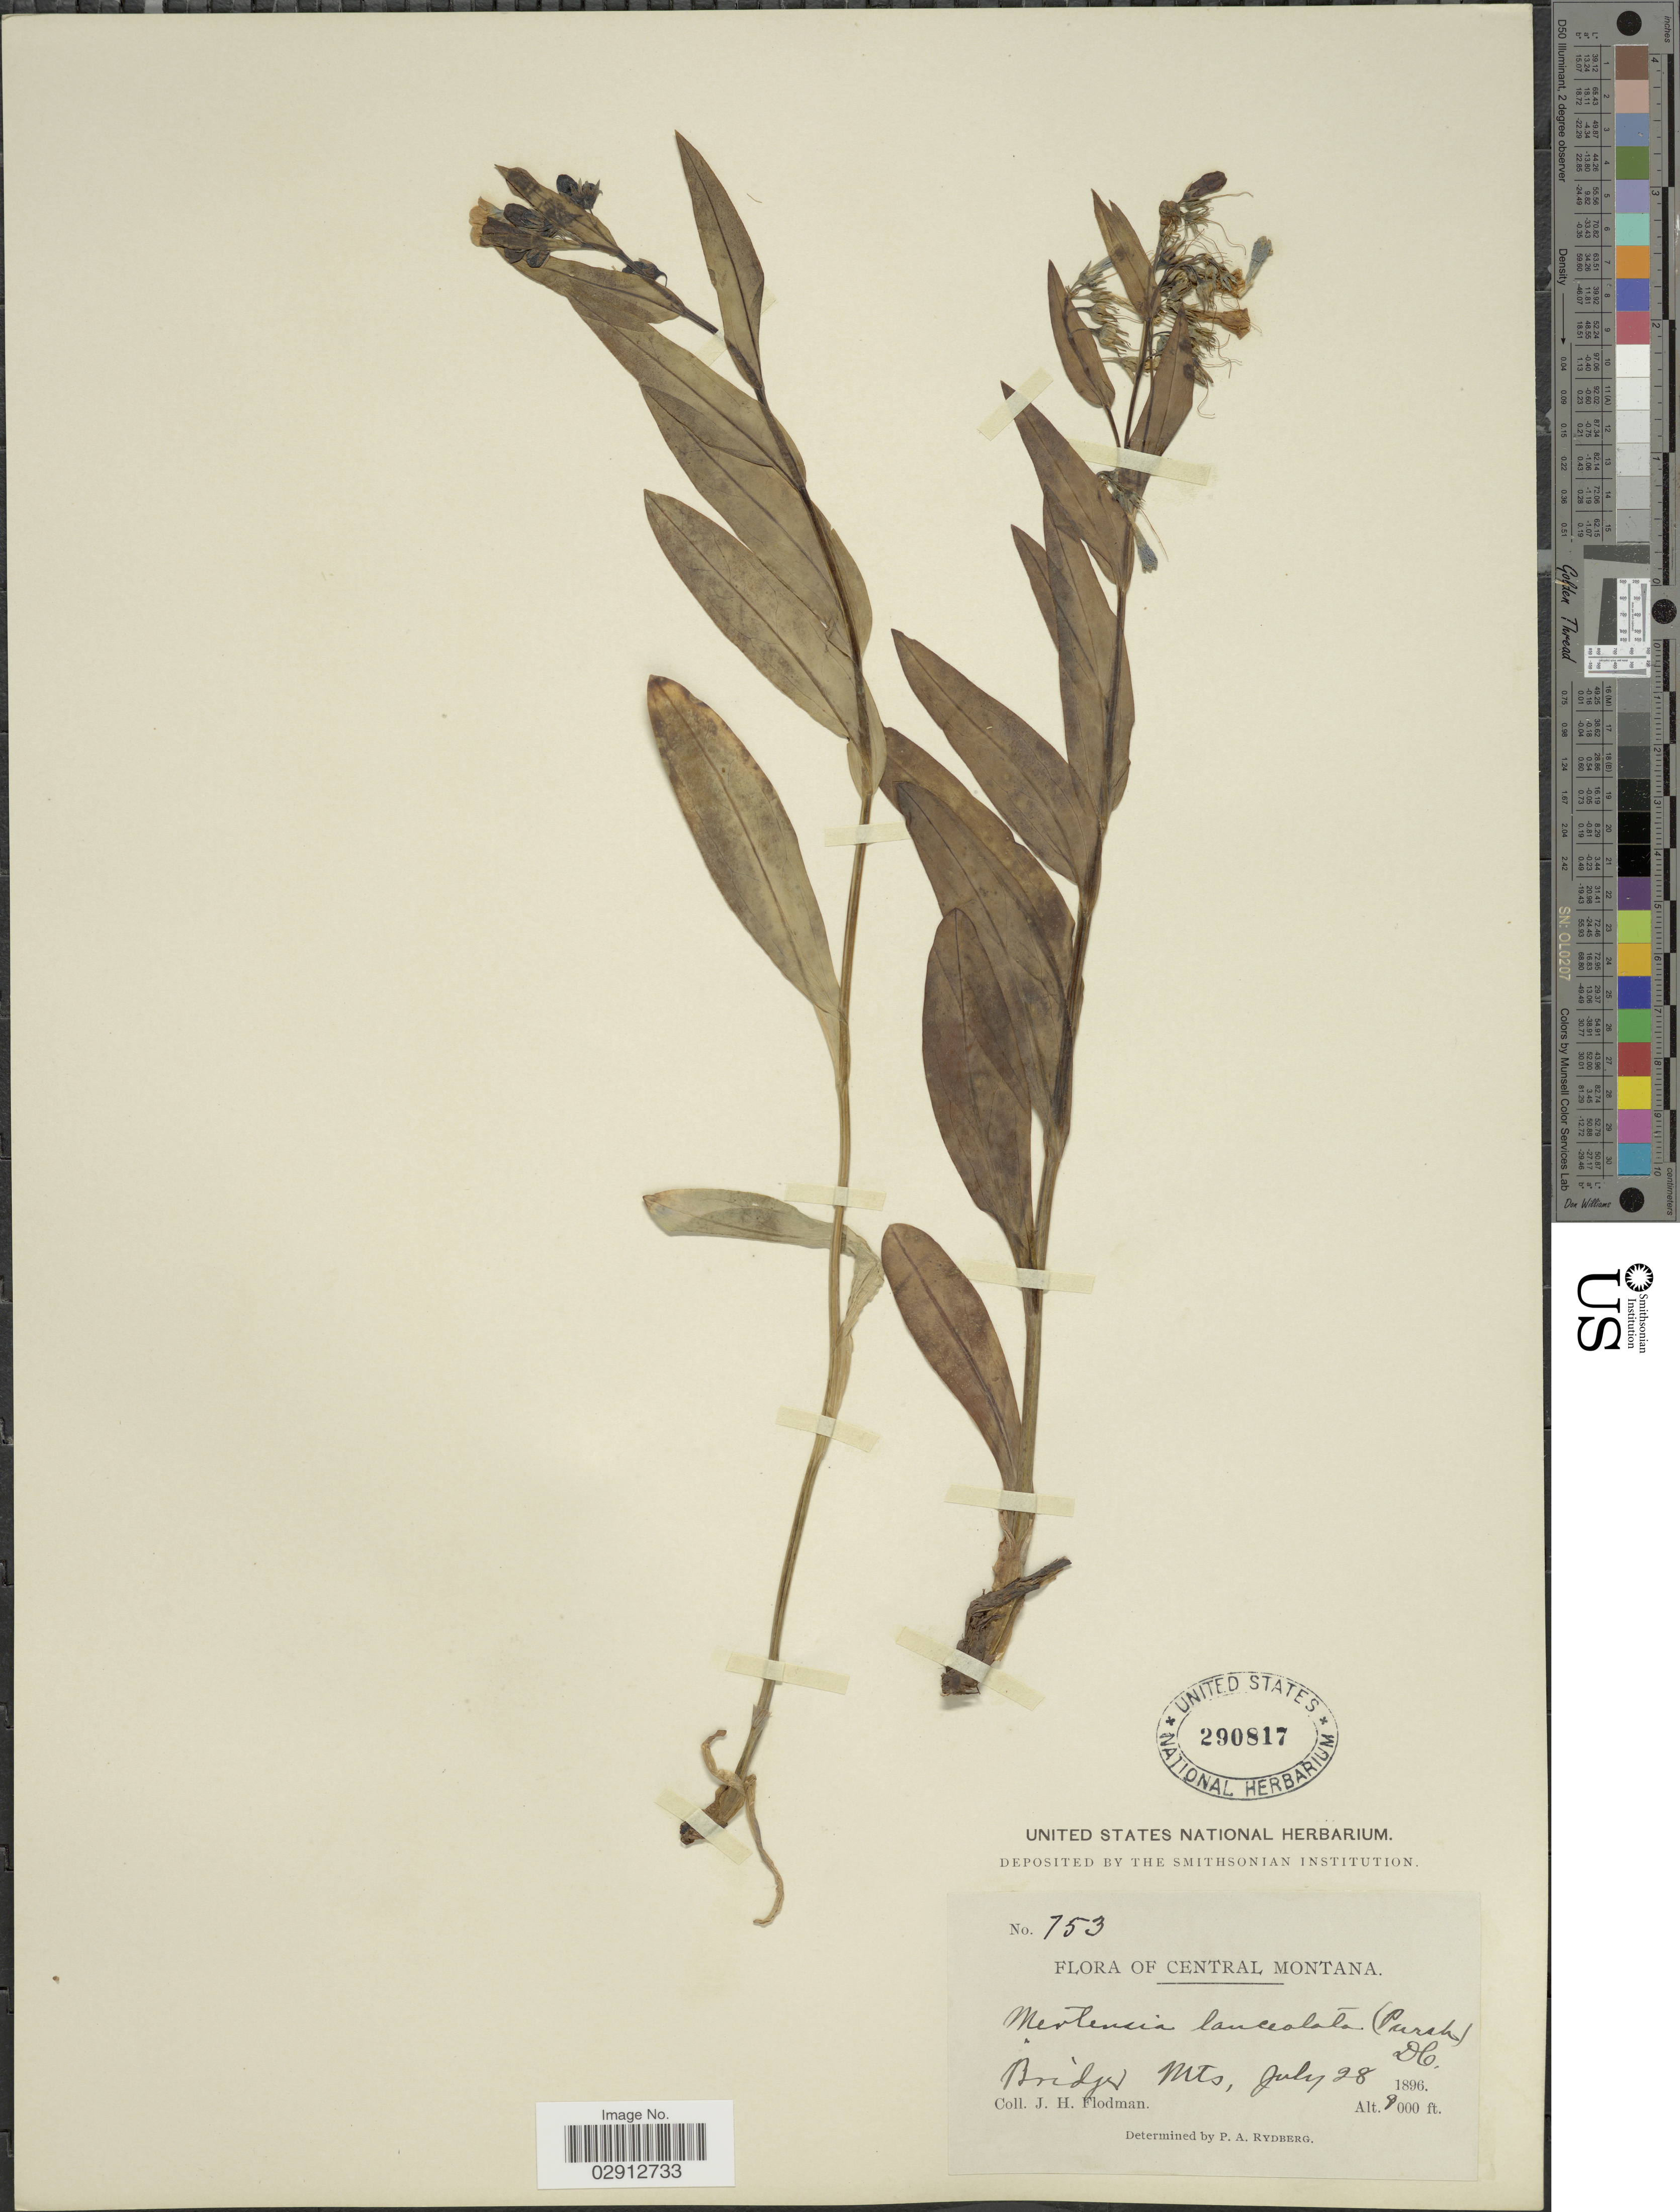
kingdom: Plantae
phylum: Tracheophyta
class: Magnoliopsida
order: Boraginales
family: Boraginaceae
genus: Mertensia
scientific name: Mertensia oblongifolia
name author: (Nutt.) G. Don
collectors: J. Flodman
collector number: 753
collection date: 1896-07-28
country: United States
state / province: Montana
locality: Central Montana. Bridge Mts.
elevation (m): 2438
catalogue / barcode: US 290817